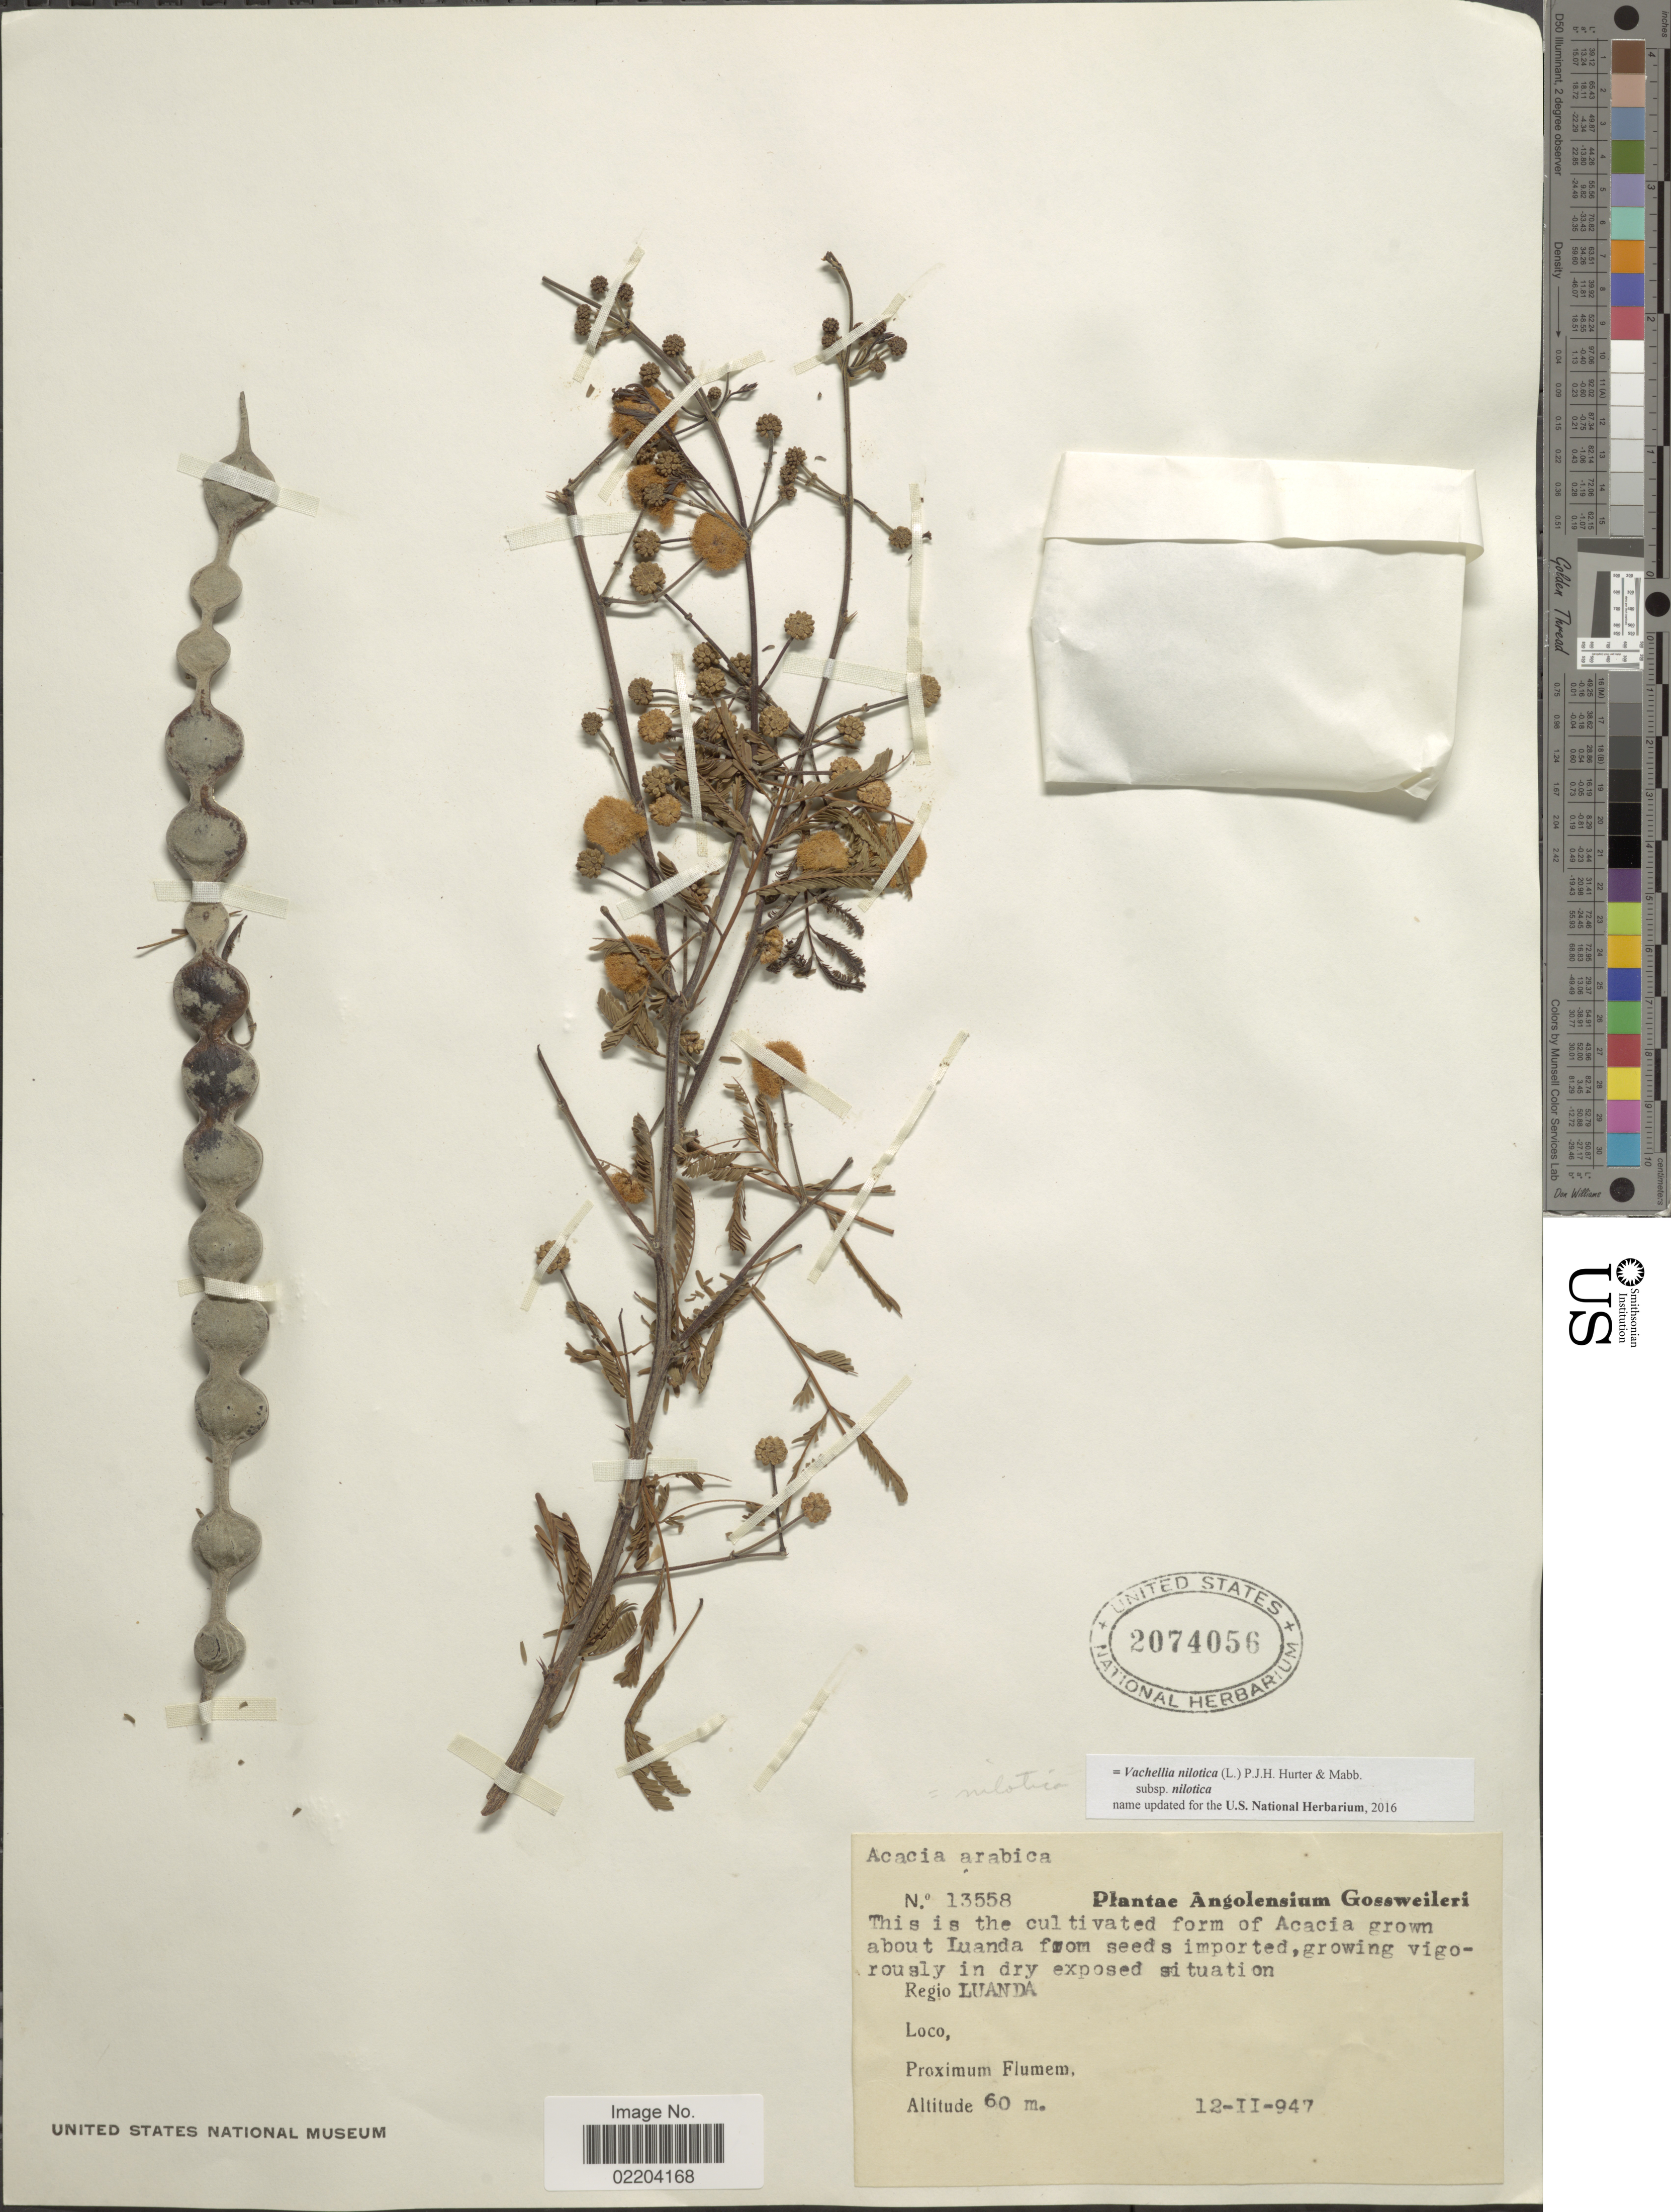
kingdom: Plantae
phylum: Tracheophyta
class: Magnoliopsida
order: Fabales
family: Fabaceae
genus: Vachellia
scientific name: Vachellia nilotica subsp. nilotica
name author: (L.) P.J.H. Hurter & Mabb.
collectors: Gossweiler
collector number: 13558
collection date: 1947-02-12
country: Angola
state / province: Luanda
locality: Regio Luanda.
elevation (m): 60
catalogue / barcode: US 2074056